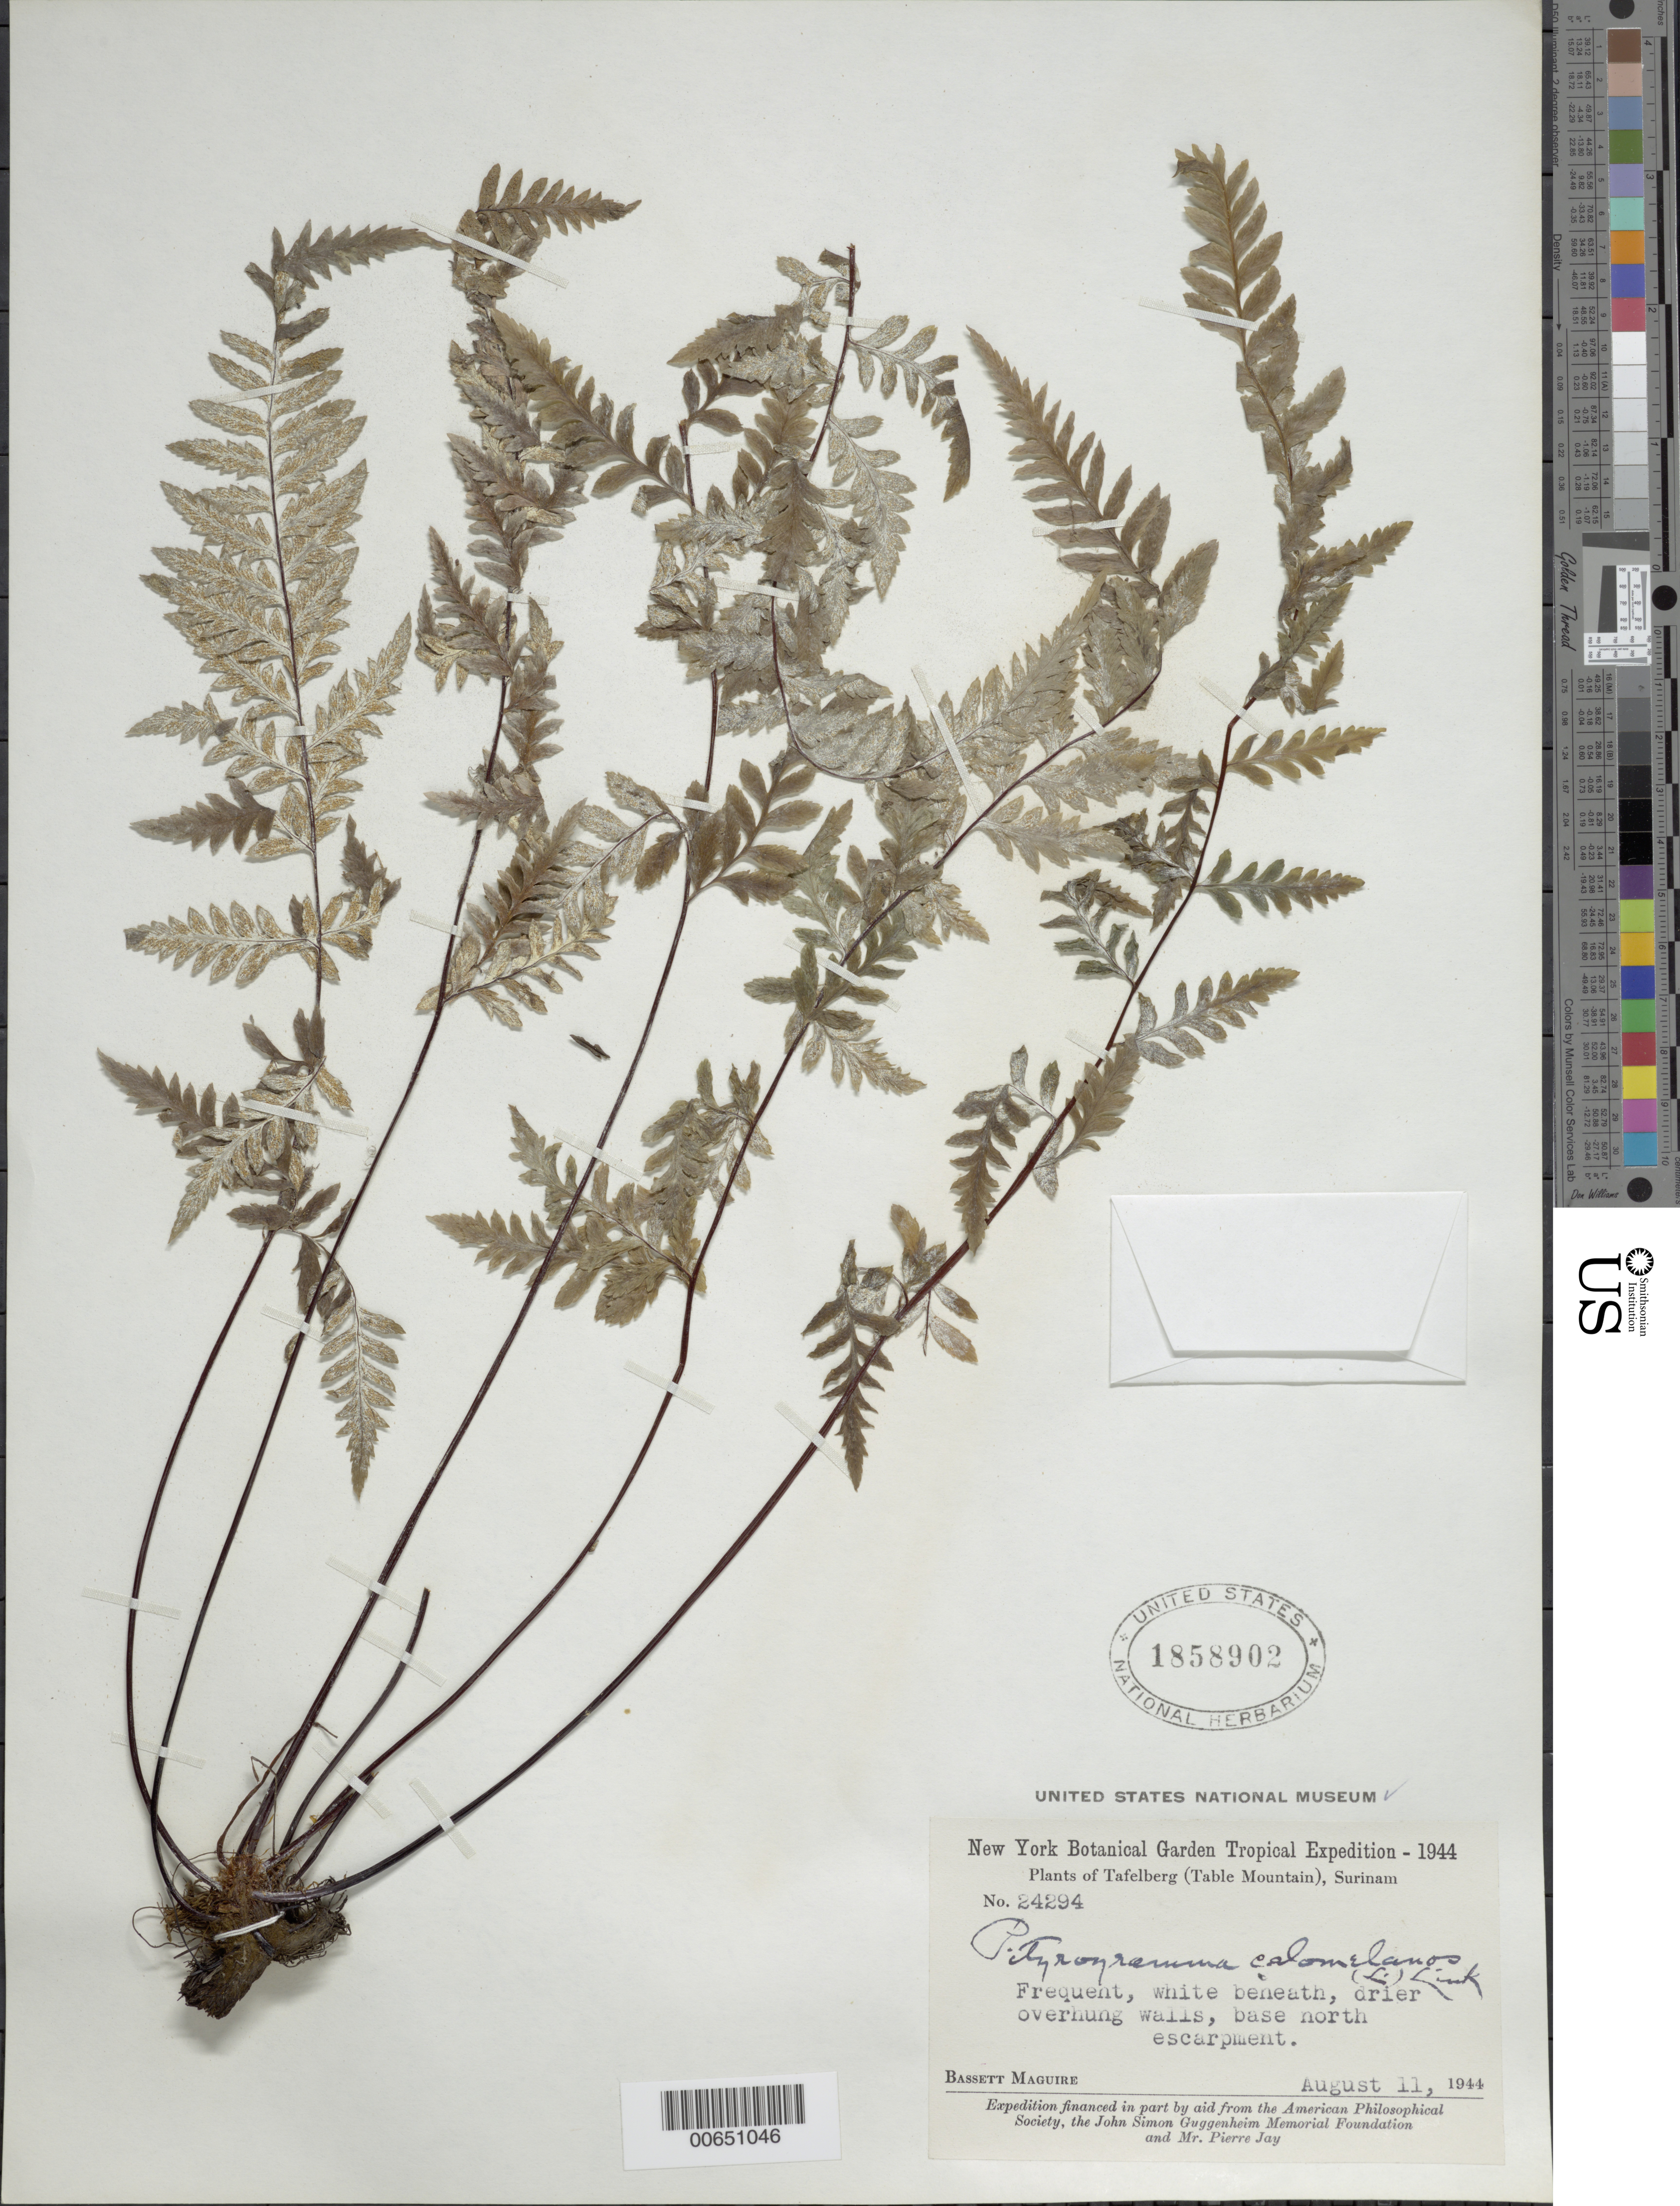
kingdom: Plantae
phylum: Tracheophyta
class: Polypodiopsida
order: Polypodiales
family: Pteridaceae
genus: Pityrogramma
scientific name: Pityrogramma calomelanos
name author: (L.) Link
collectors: B. Maguire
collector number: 24294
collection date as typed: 11-Aug-44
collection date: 1944-08-11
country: Suriname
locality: Tafelberg (Table Mountain), north escarpment base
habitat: Drier overhung walls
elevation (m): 390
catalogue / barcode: US 1858902